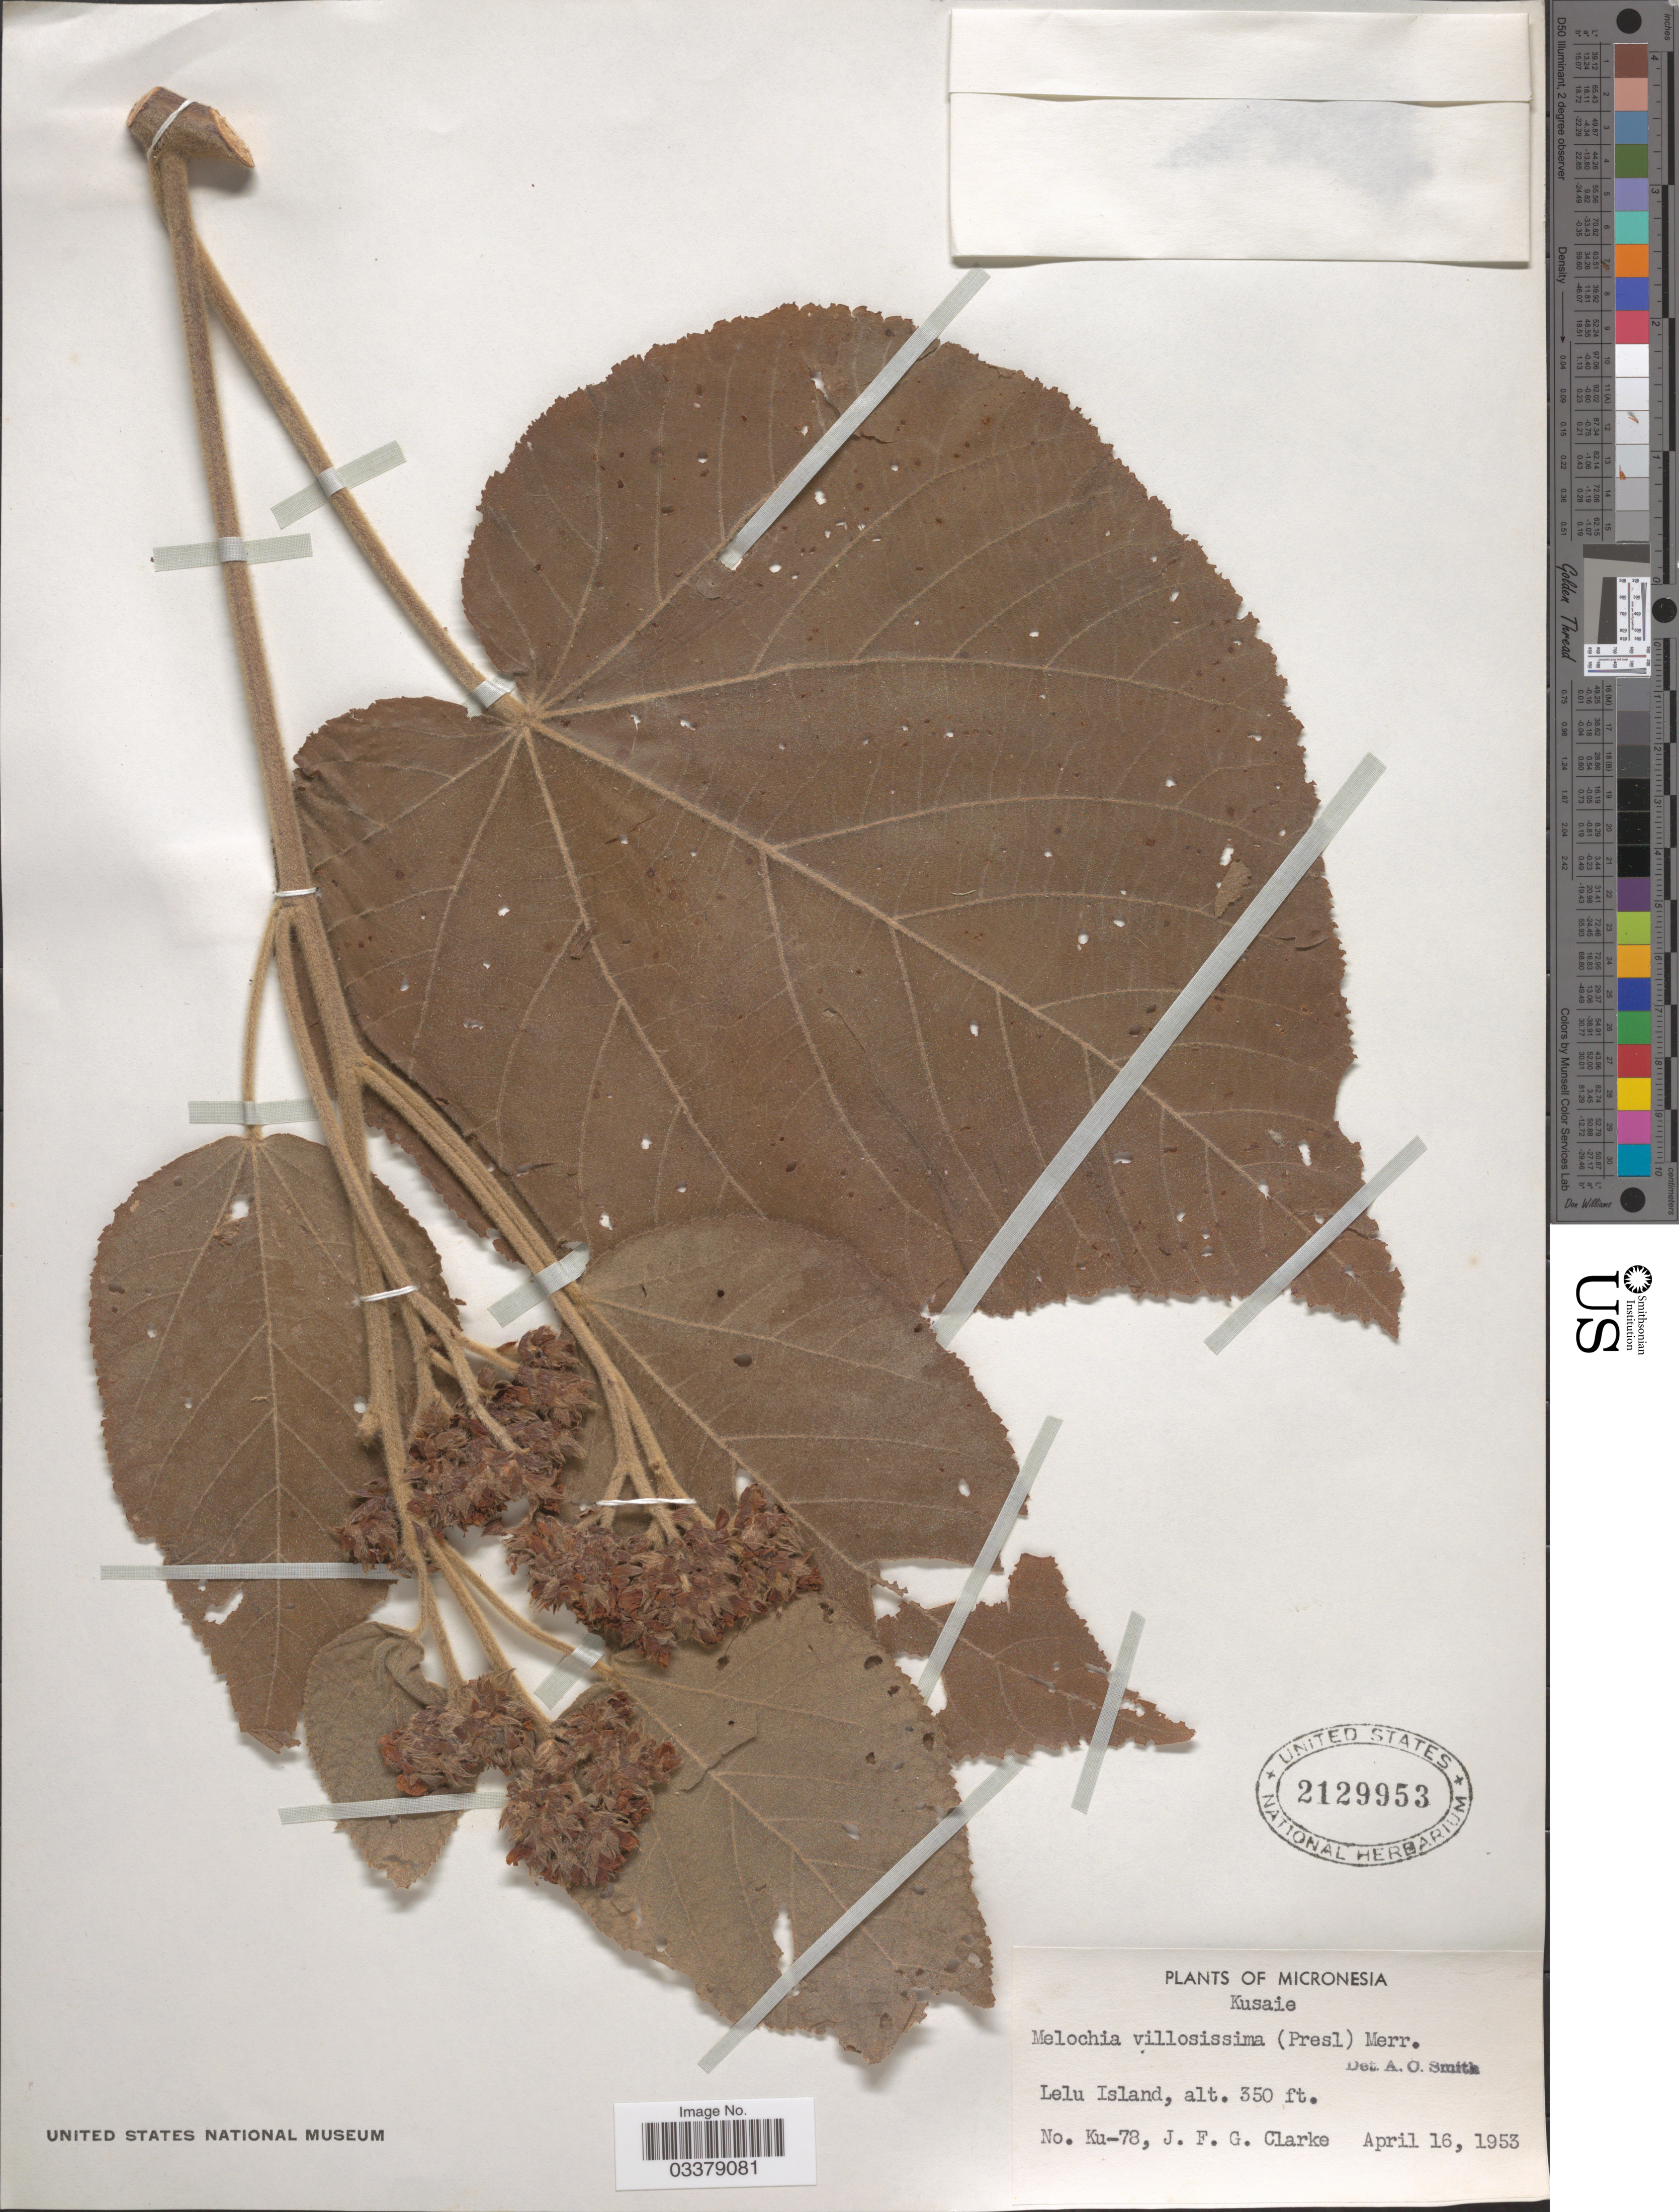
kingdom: Plantae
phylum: Tracheophyta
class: Magnoliopsida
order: Malvales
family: Malvaceae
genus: Melochia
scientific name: Melochia villosissima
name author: (C. Presl) Merr.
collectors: J. F. Clarke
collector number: KU-78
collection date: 1953-04-16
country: Micronesia, Federated States of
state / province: Kosrae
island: Lelu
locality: Kusaie. Lelu Island.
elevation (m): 107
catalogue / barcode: US 2129953